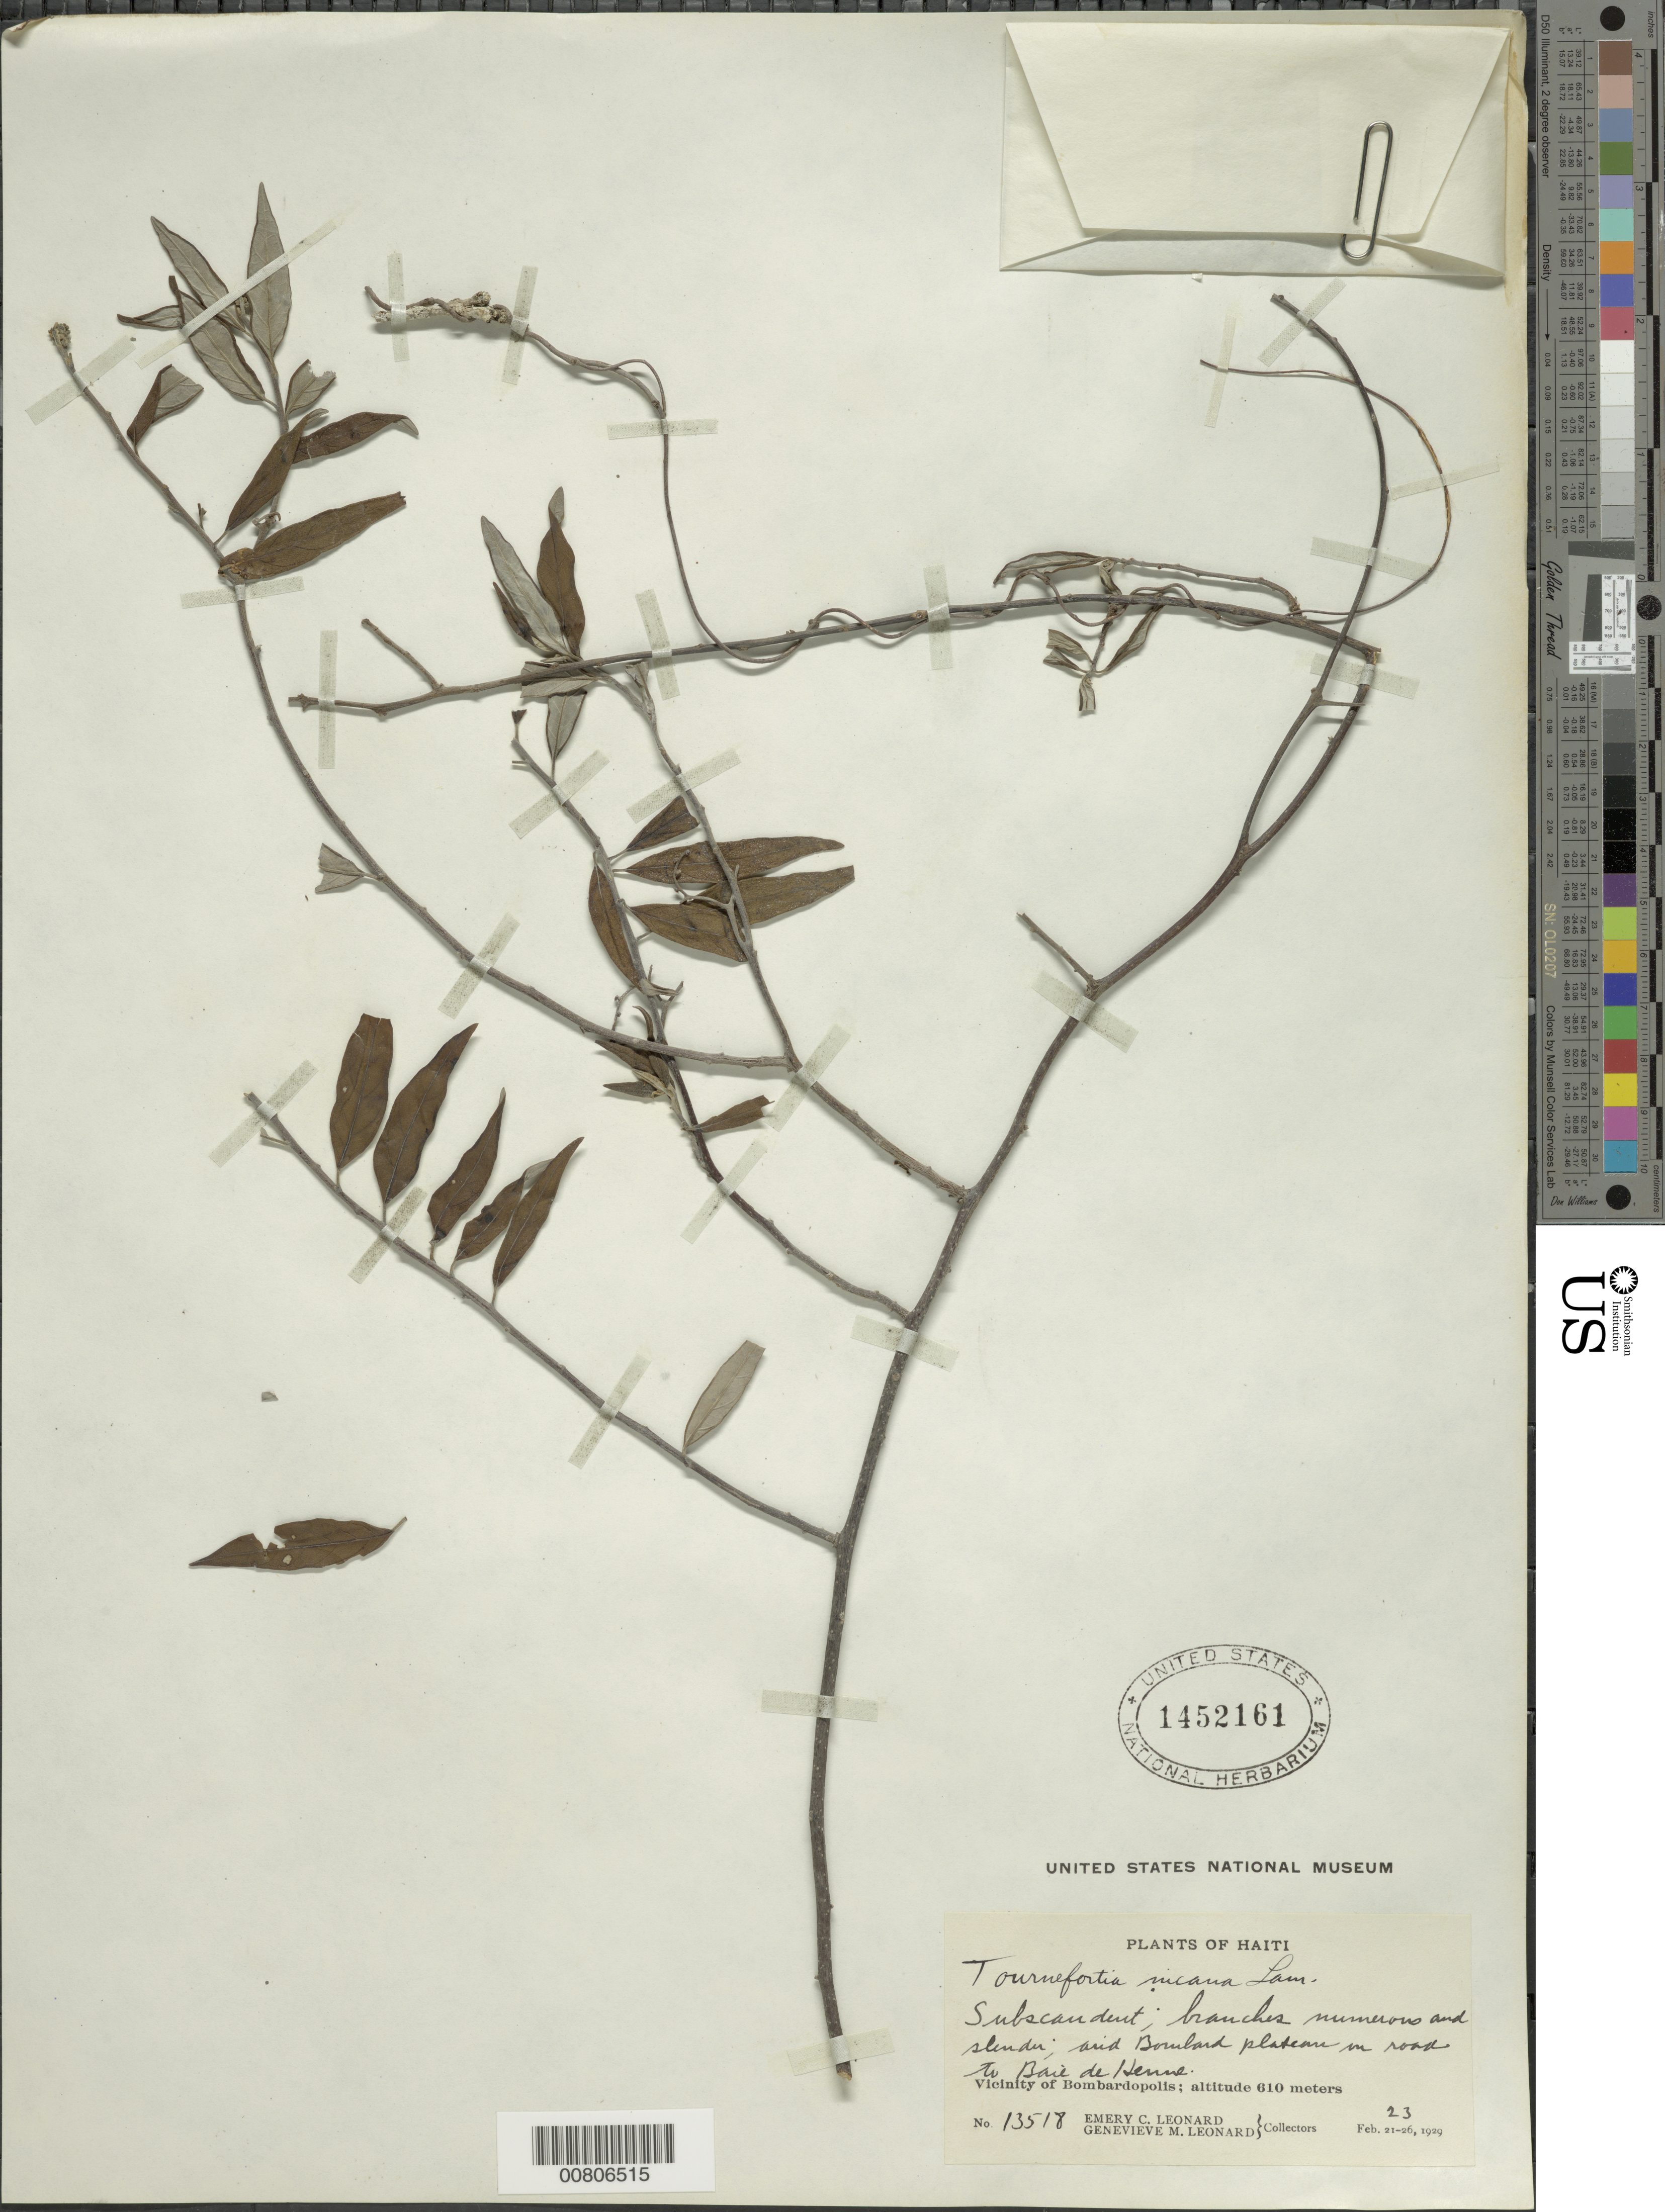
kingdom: Plantae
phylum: Tracheophyta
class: Magnoliopsida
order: Boraginales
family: Heliotropiaceae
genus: Tournefortia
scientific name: Tournefortia incana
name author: Lam.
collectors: E. C. Leonard & G. M. Leonard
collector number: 13518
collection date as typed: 23 Feb 1929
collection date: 1929-02-23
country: Haiti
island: Hispaniola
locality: Bombardopolis, on road to Baie de Henne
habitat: Arid Borulard plateau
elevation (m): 610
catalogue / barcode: US 1452161